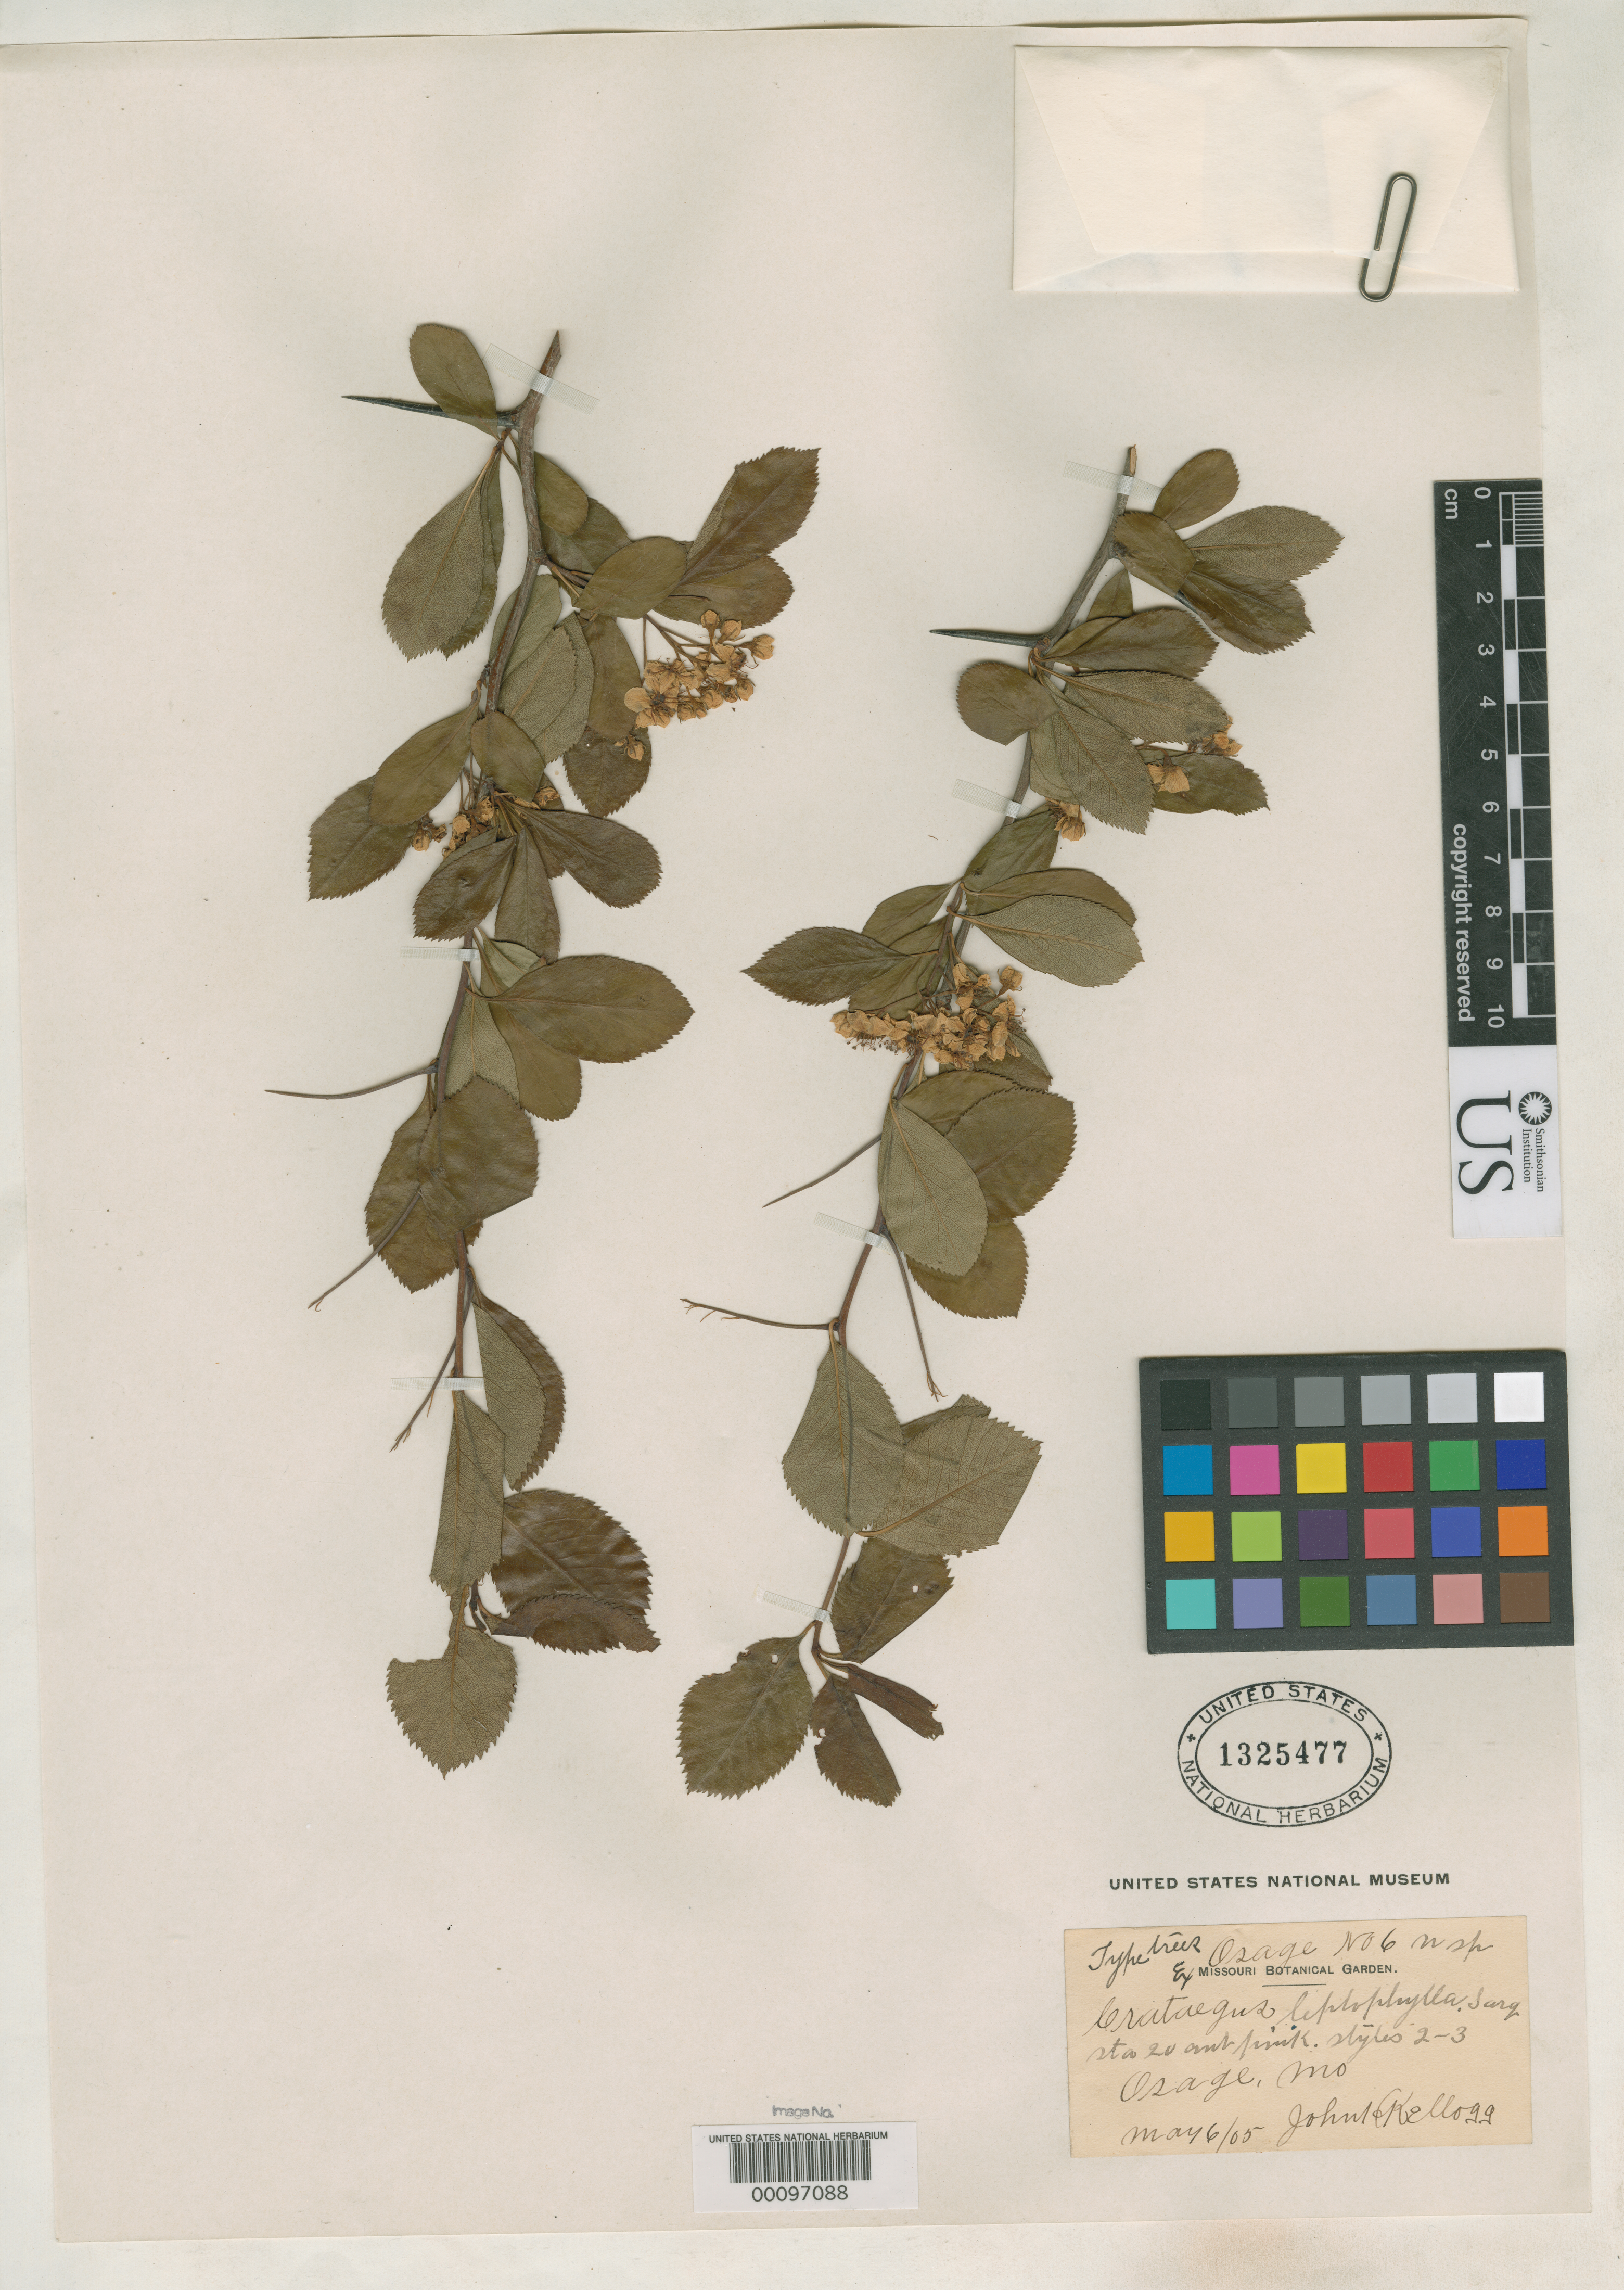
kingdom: Plantae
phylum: Tracheophyta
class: Magnoliopsida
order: Rosales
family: Rosaceae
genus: Crataegus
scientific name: Crataegus leptophylla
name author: Sarg.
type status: Paratype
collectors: J. H. Kellogg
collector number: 6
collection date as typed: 06 May 1905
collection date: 1905-05-06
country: United States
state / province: Missouri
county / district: Cole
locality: Osage.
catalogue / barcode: US 1325477